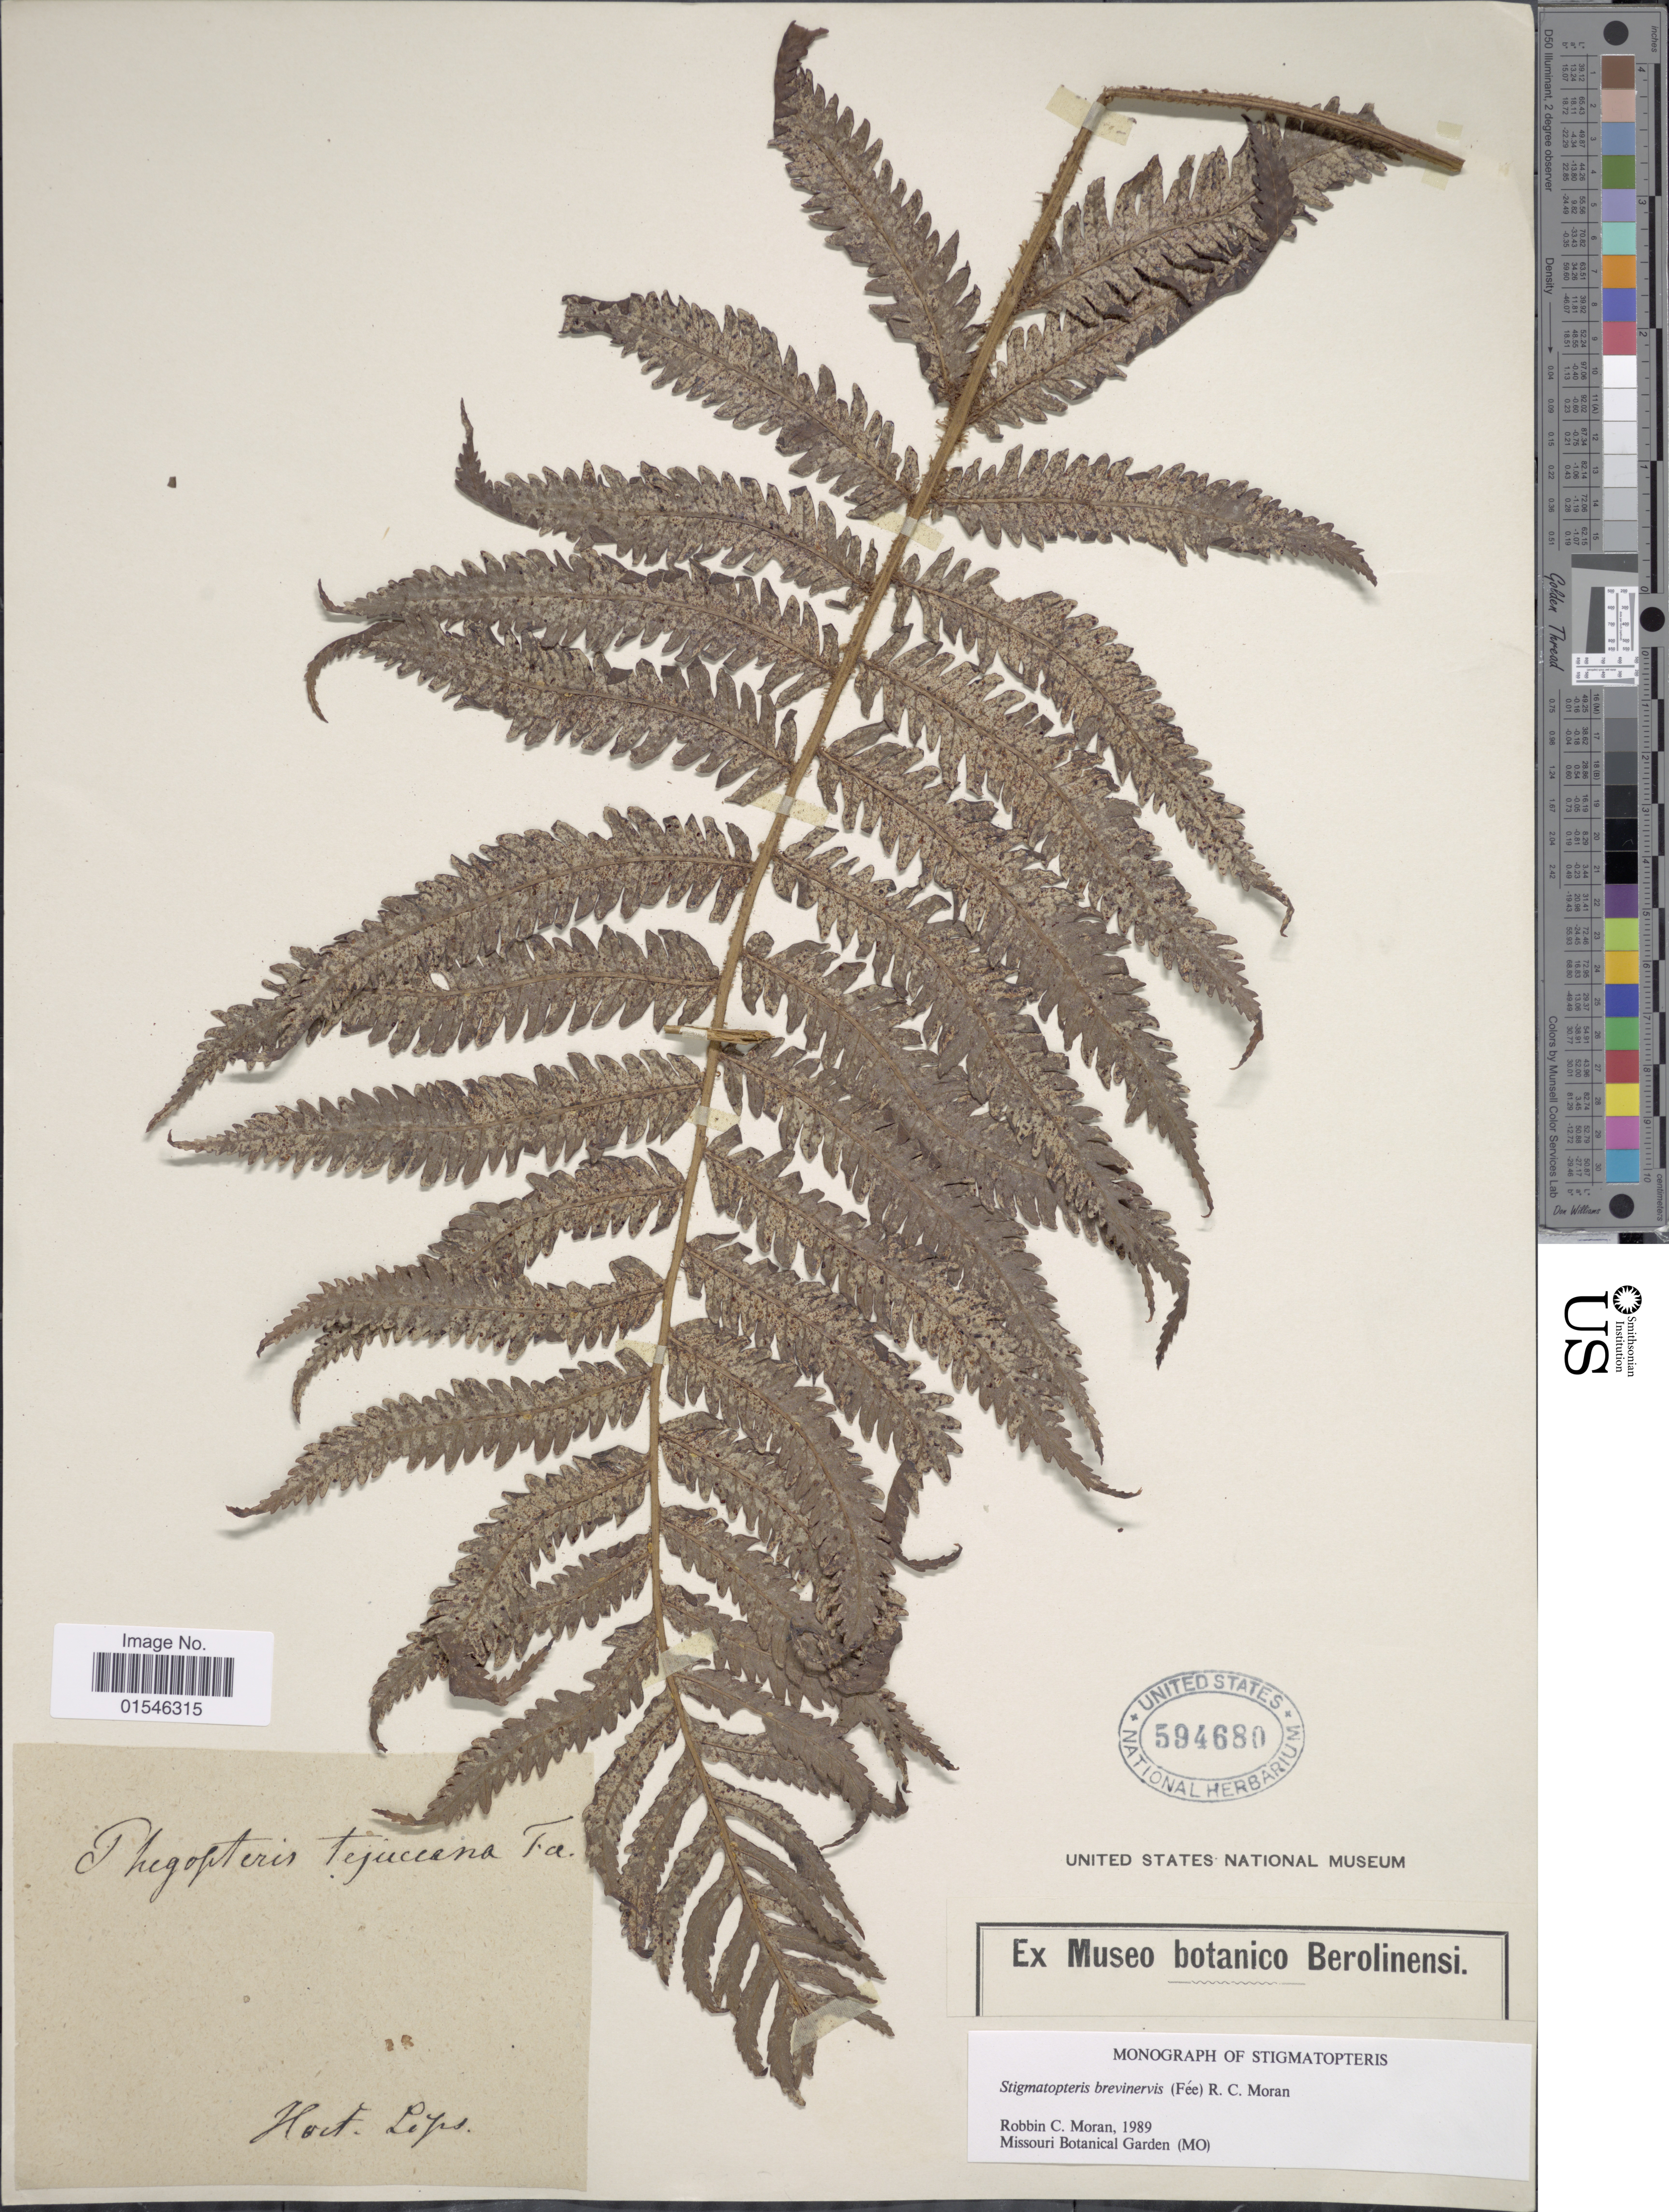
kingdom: Plantae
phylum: Tracheophyta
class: Polypodiopsida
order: Polypodiales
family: Dryopteridaceae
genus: Stigmatopteris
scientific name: Stigmatopteris brevinervis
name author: (Fée) R.C. Moran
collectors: ex Museo Bot. Berol.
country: Germany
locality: Hort Lips [interpreted]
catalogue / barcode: US 594680